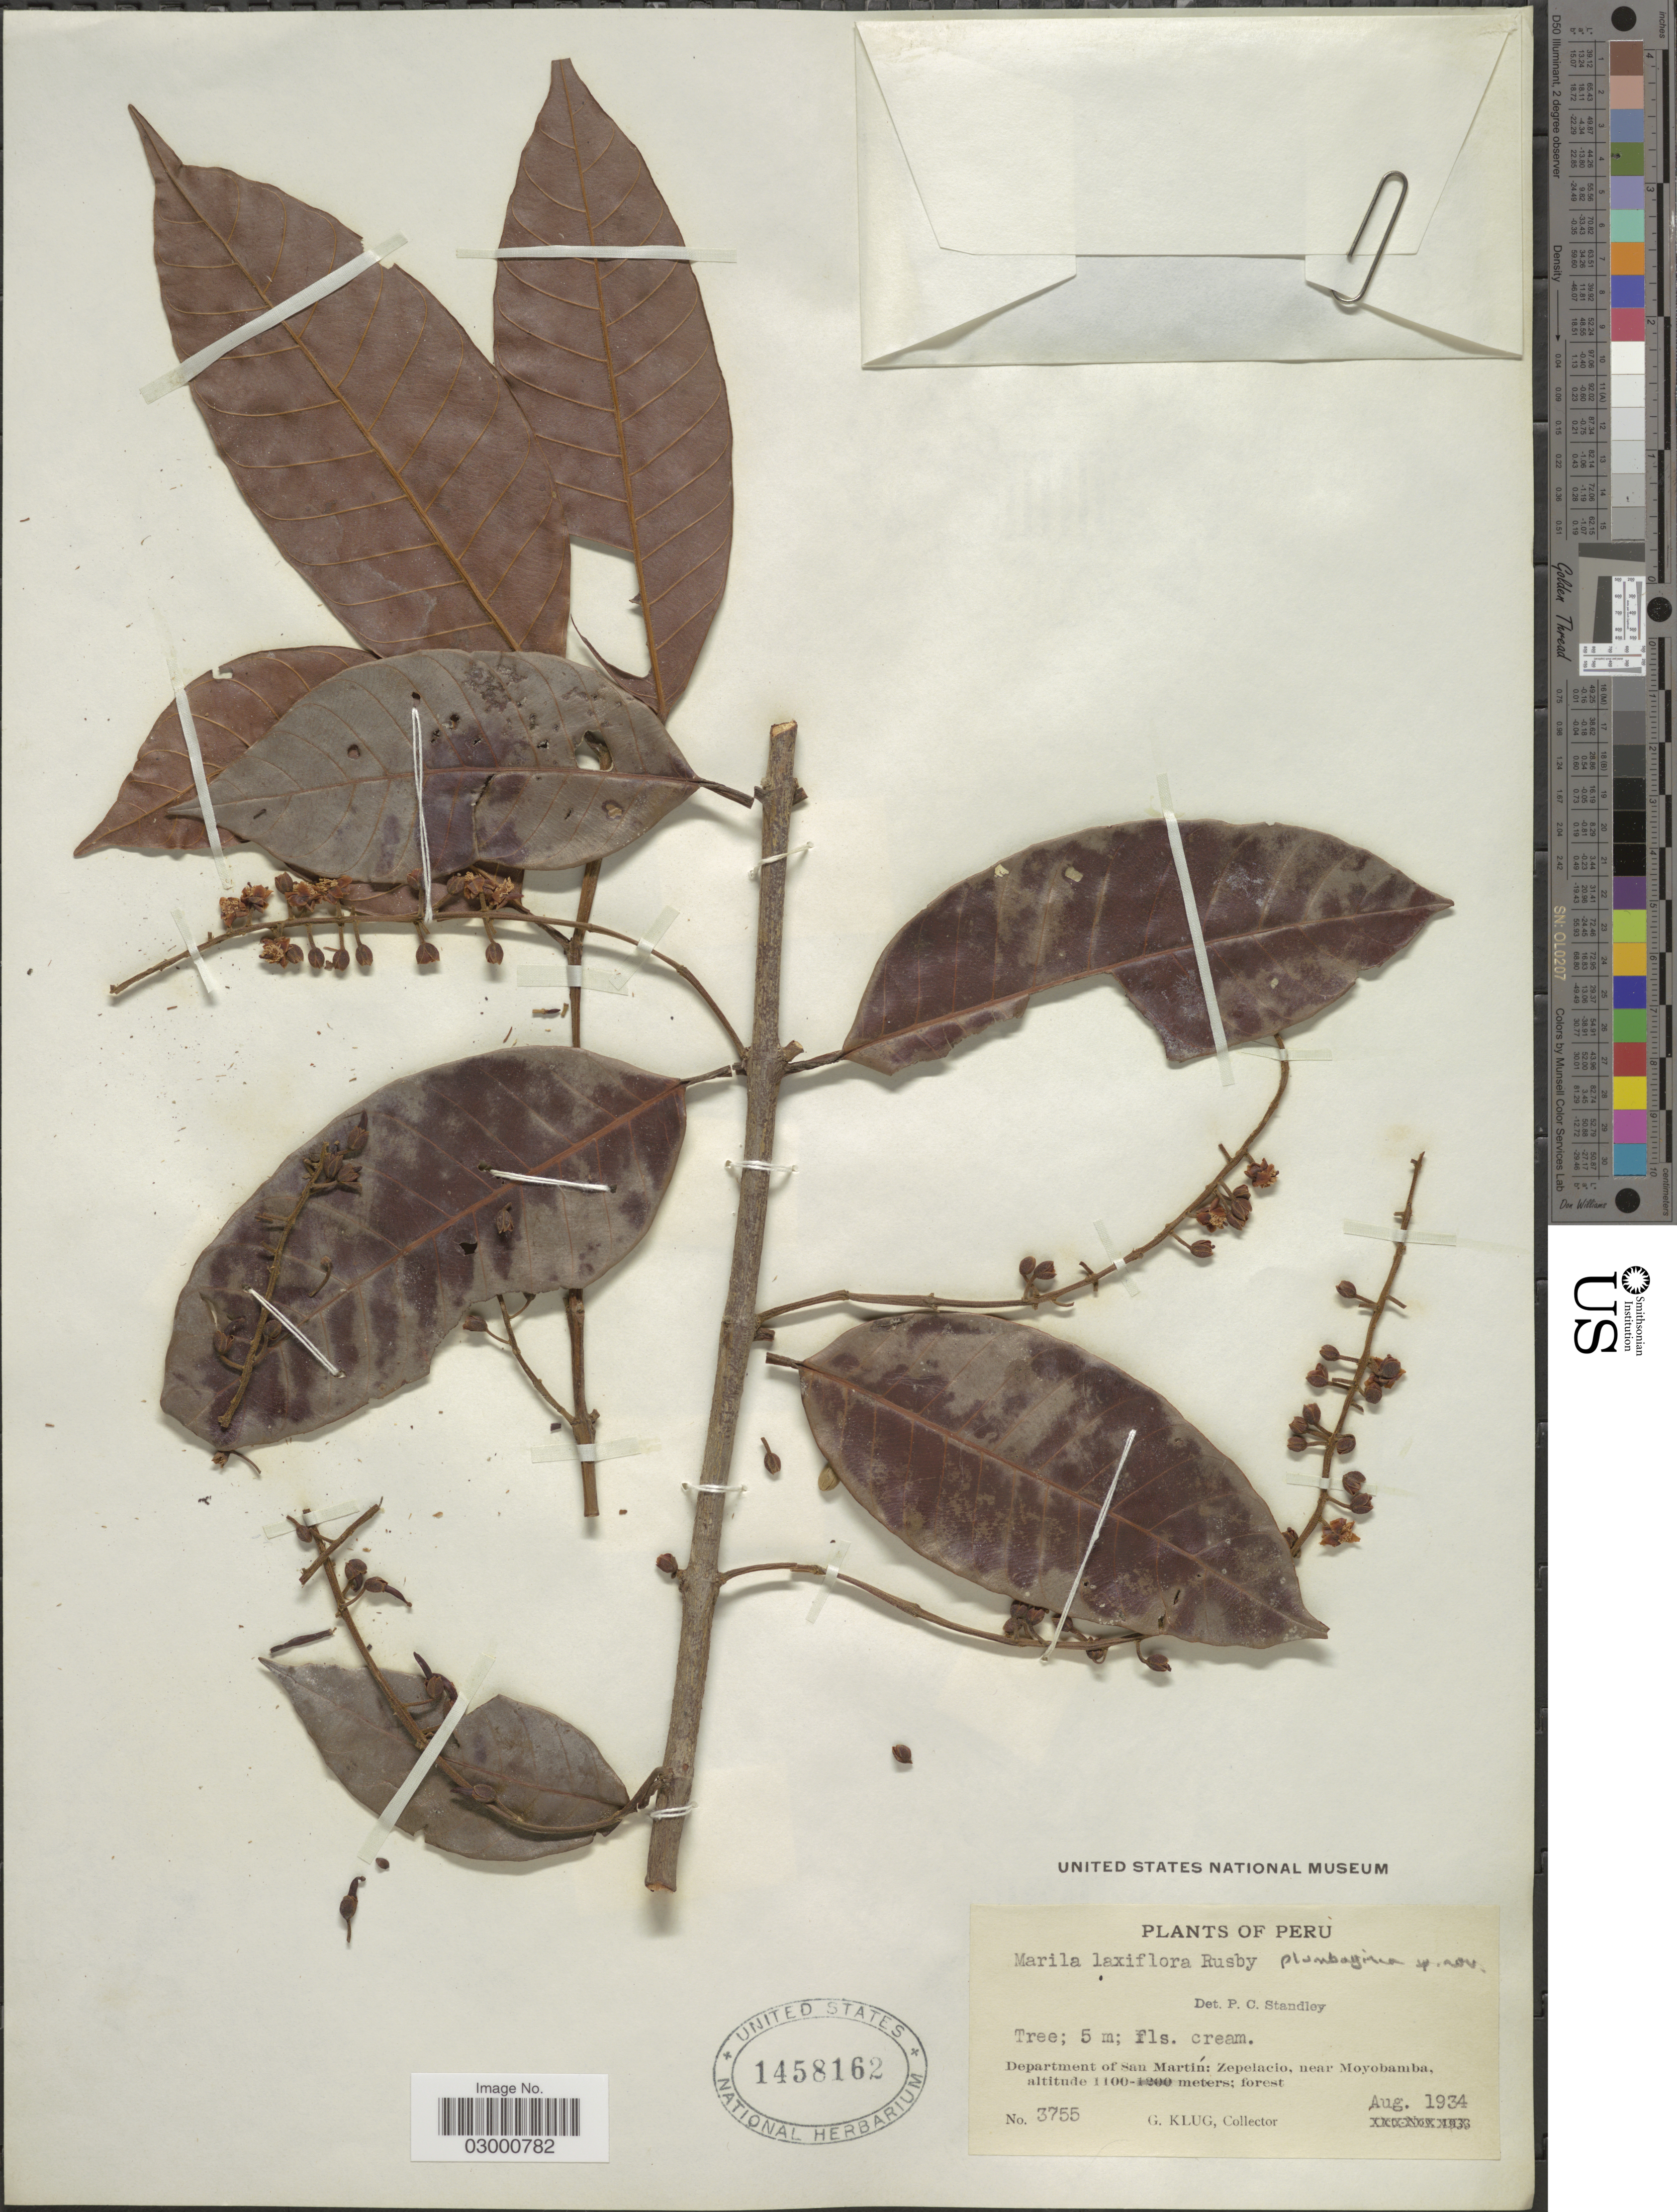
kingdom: Plantae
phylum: Tracheophyta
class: Magnoliopsida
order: Malpighiales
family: Calophyllaceae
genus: Marila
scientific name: Marila sp.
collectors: G. Klug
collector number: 3755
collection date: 1934-08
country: Peru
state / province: San Martín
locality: Department of San Martín: Zepelacio, near Moyobamba.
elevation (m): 1100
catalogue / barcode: US 1458162